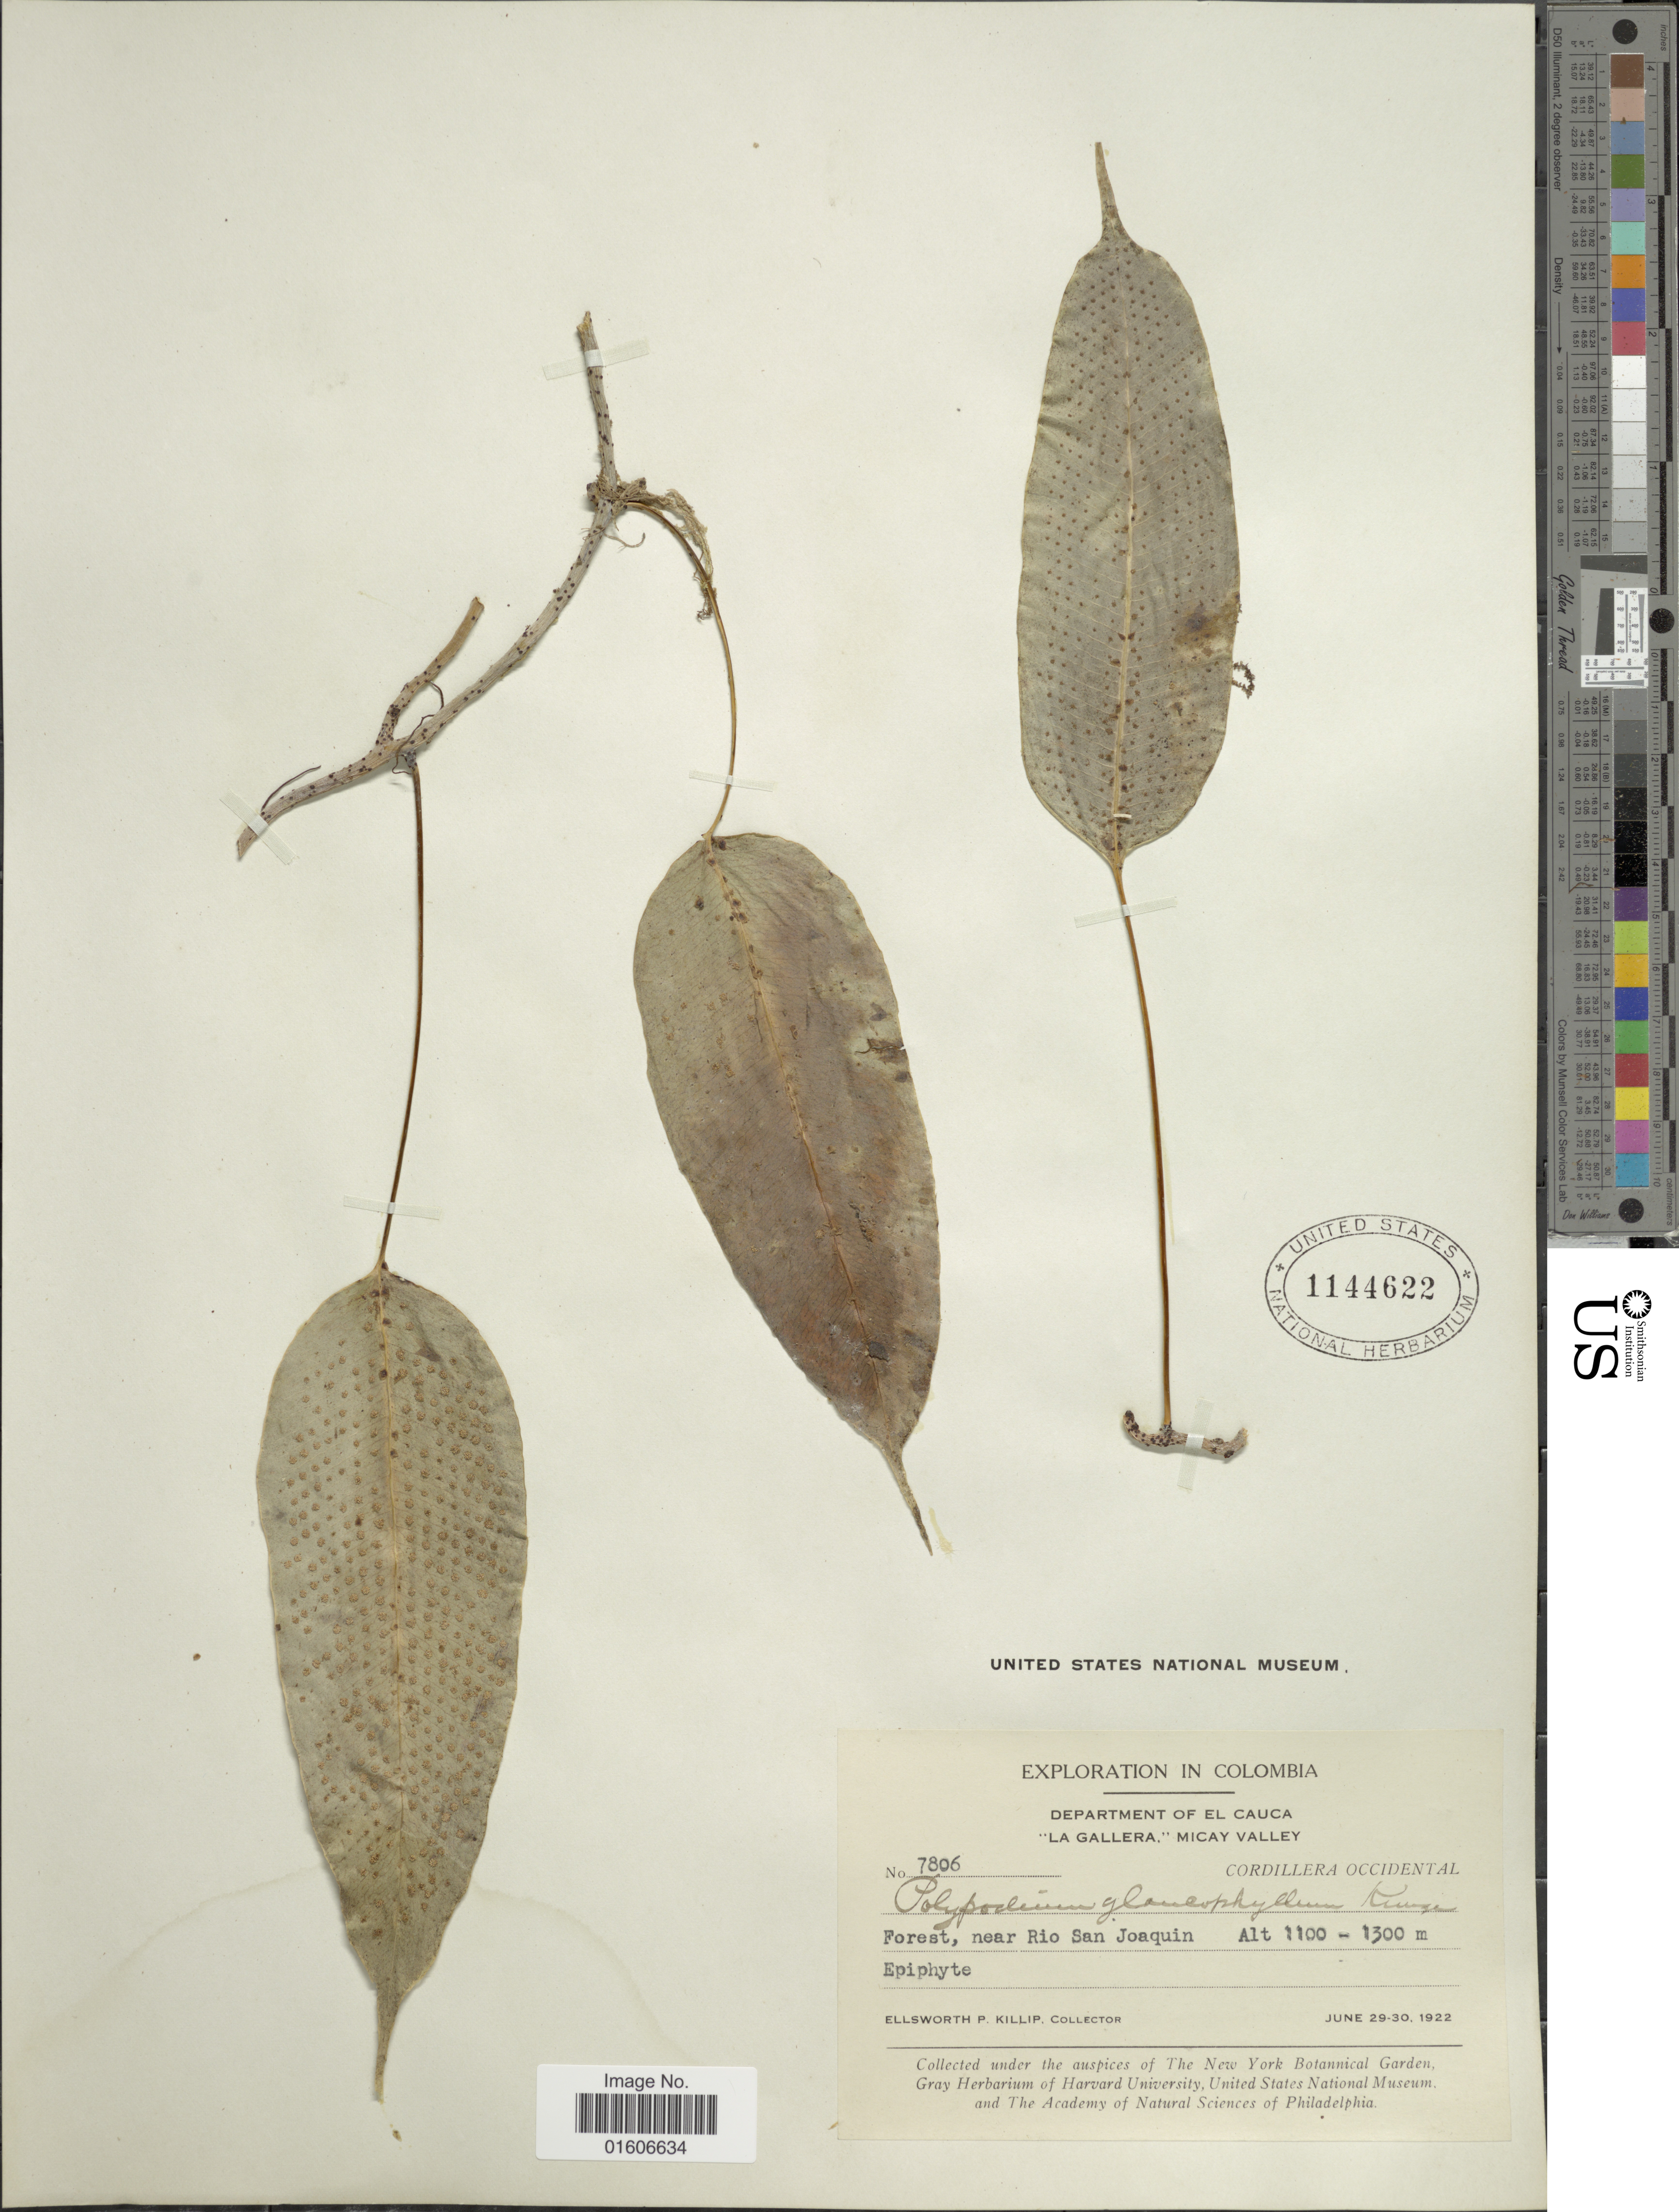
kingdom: Plantae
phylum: Tracheophyta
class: Polypodiopsida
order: Polypodiales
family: Polypodiaceae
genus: Serpocaulon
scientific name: Serpocaulon levigatum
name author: (Cav.) A.R. Sm.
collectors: E. P. Killip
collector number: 7806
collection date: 1922-06-29/1922-06-30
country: Colombia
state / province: Cauca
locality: Department of El Cauca. "La Gallera", Micay Valley. Cordillera Occidental. Forest, near Rio San Joaquin.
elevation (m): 1100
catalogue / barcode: US 1144622